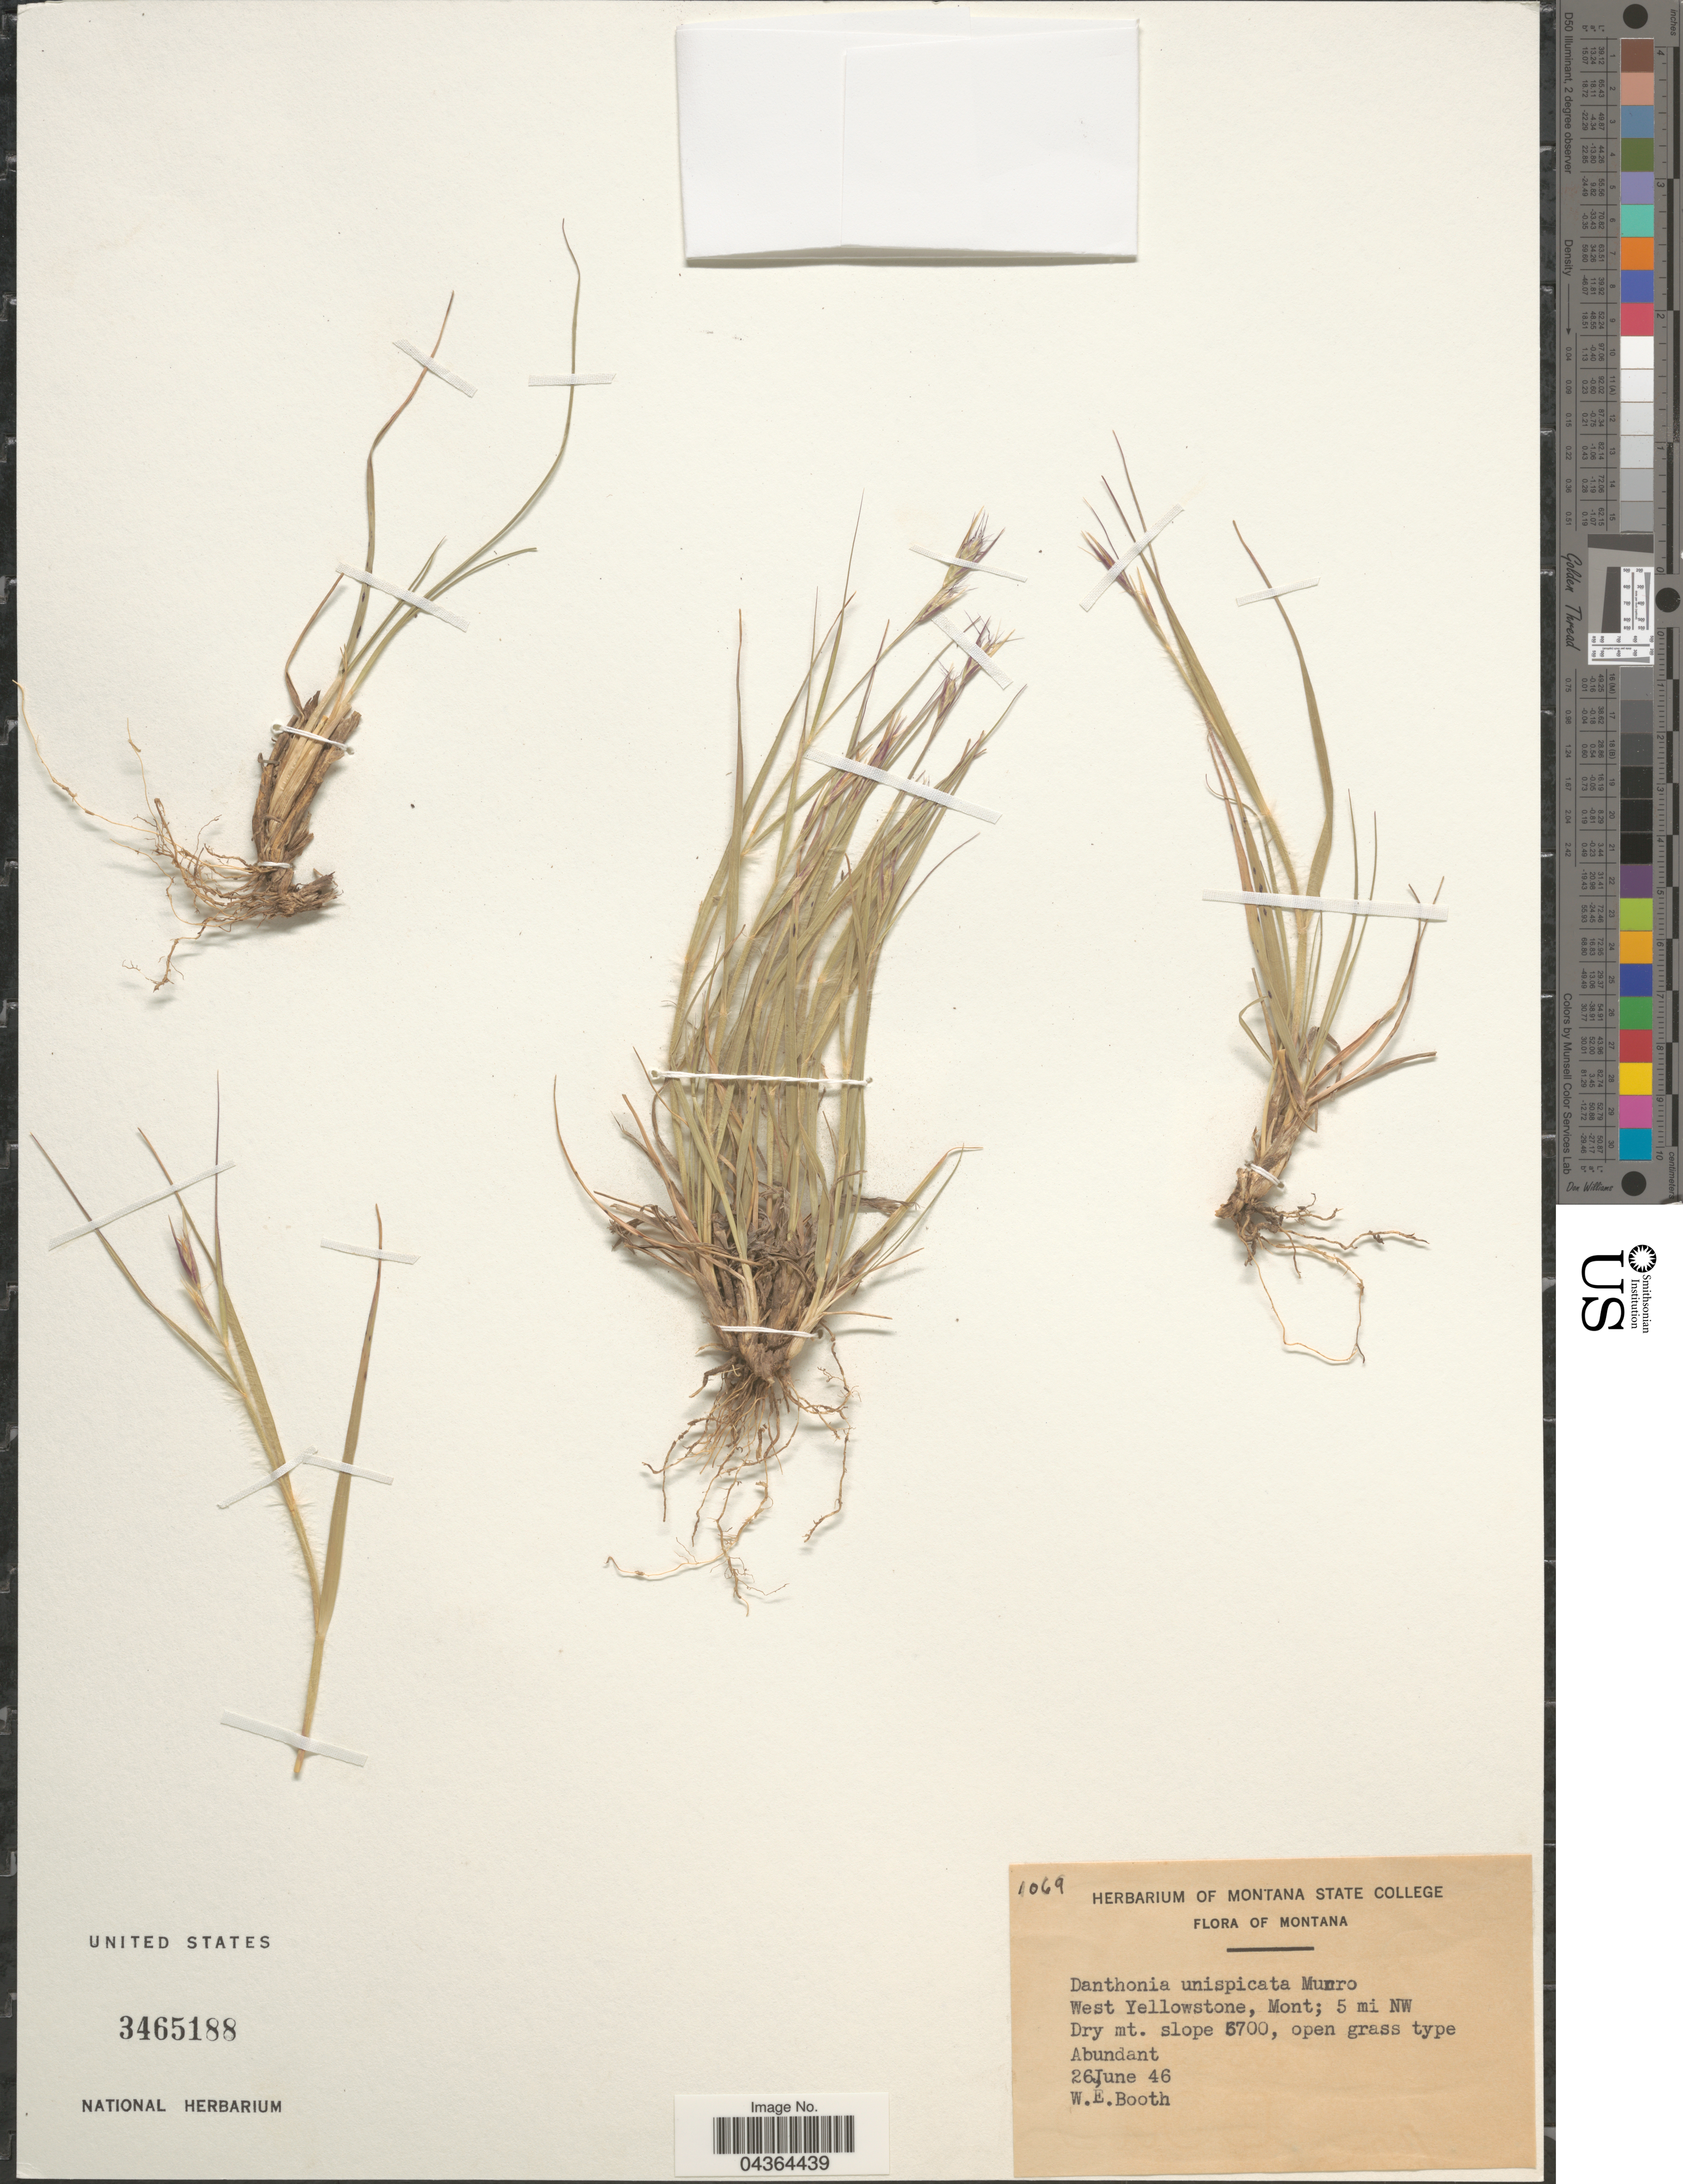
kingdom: Plantae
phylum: Tracheophyta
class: Liliopsida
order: Poales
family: Poaceae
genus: Danthonia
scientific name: Danthonia unispicata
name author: (Thurb.) Munro ex Macoun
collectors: W. Booth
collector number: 1069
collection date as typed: Transcribed d/m/y: 26/6/46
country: United States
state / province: Montana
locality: West Yellowstone, Mont; 5 mi NW Dry mt. slope.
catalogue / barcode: US 3465188